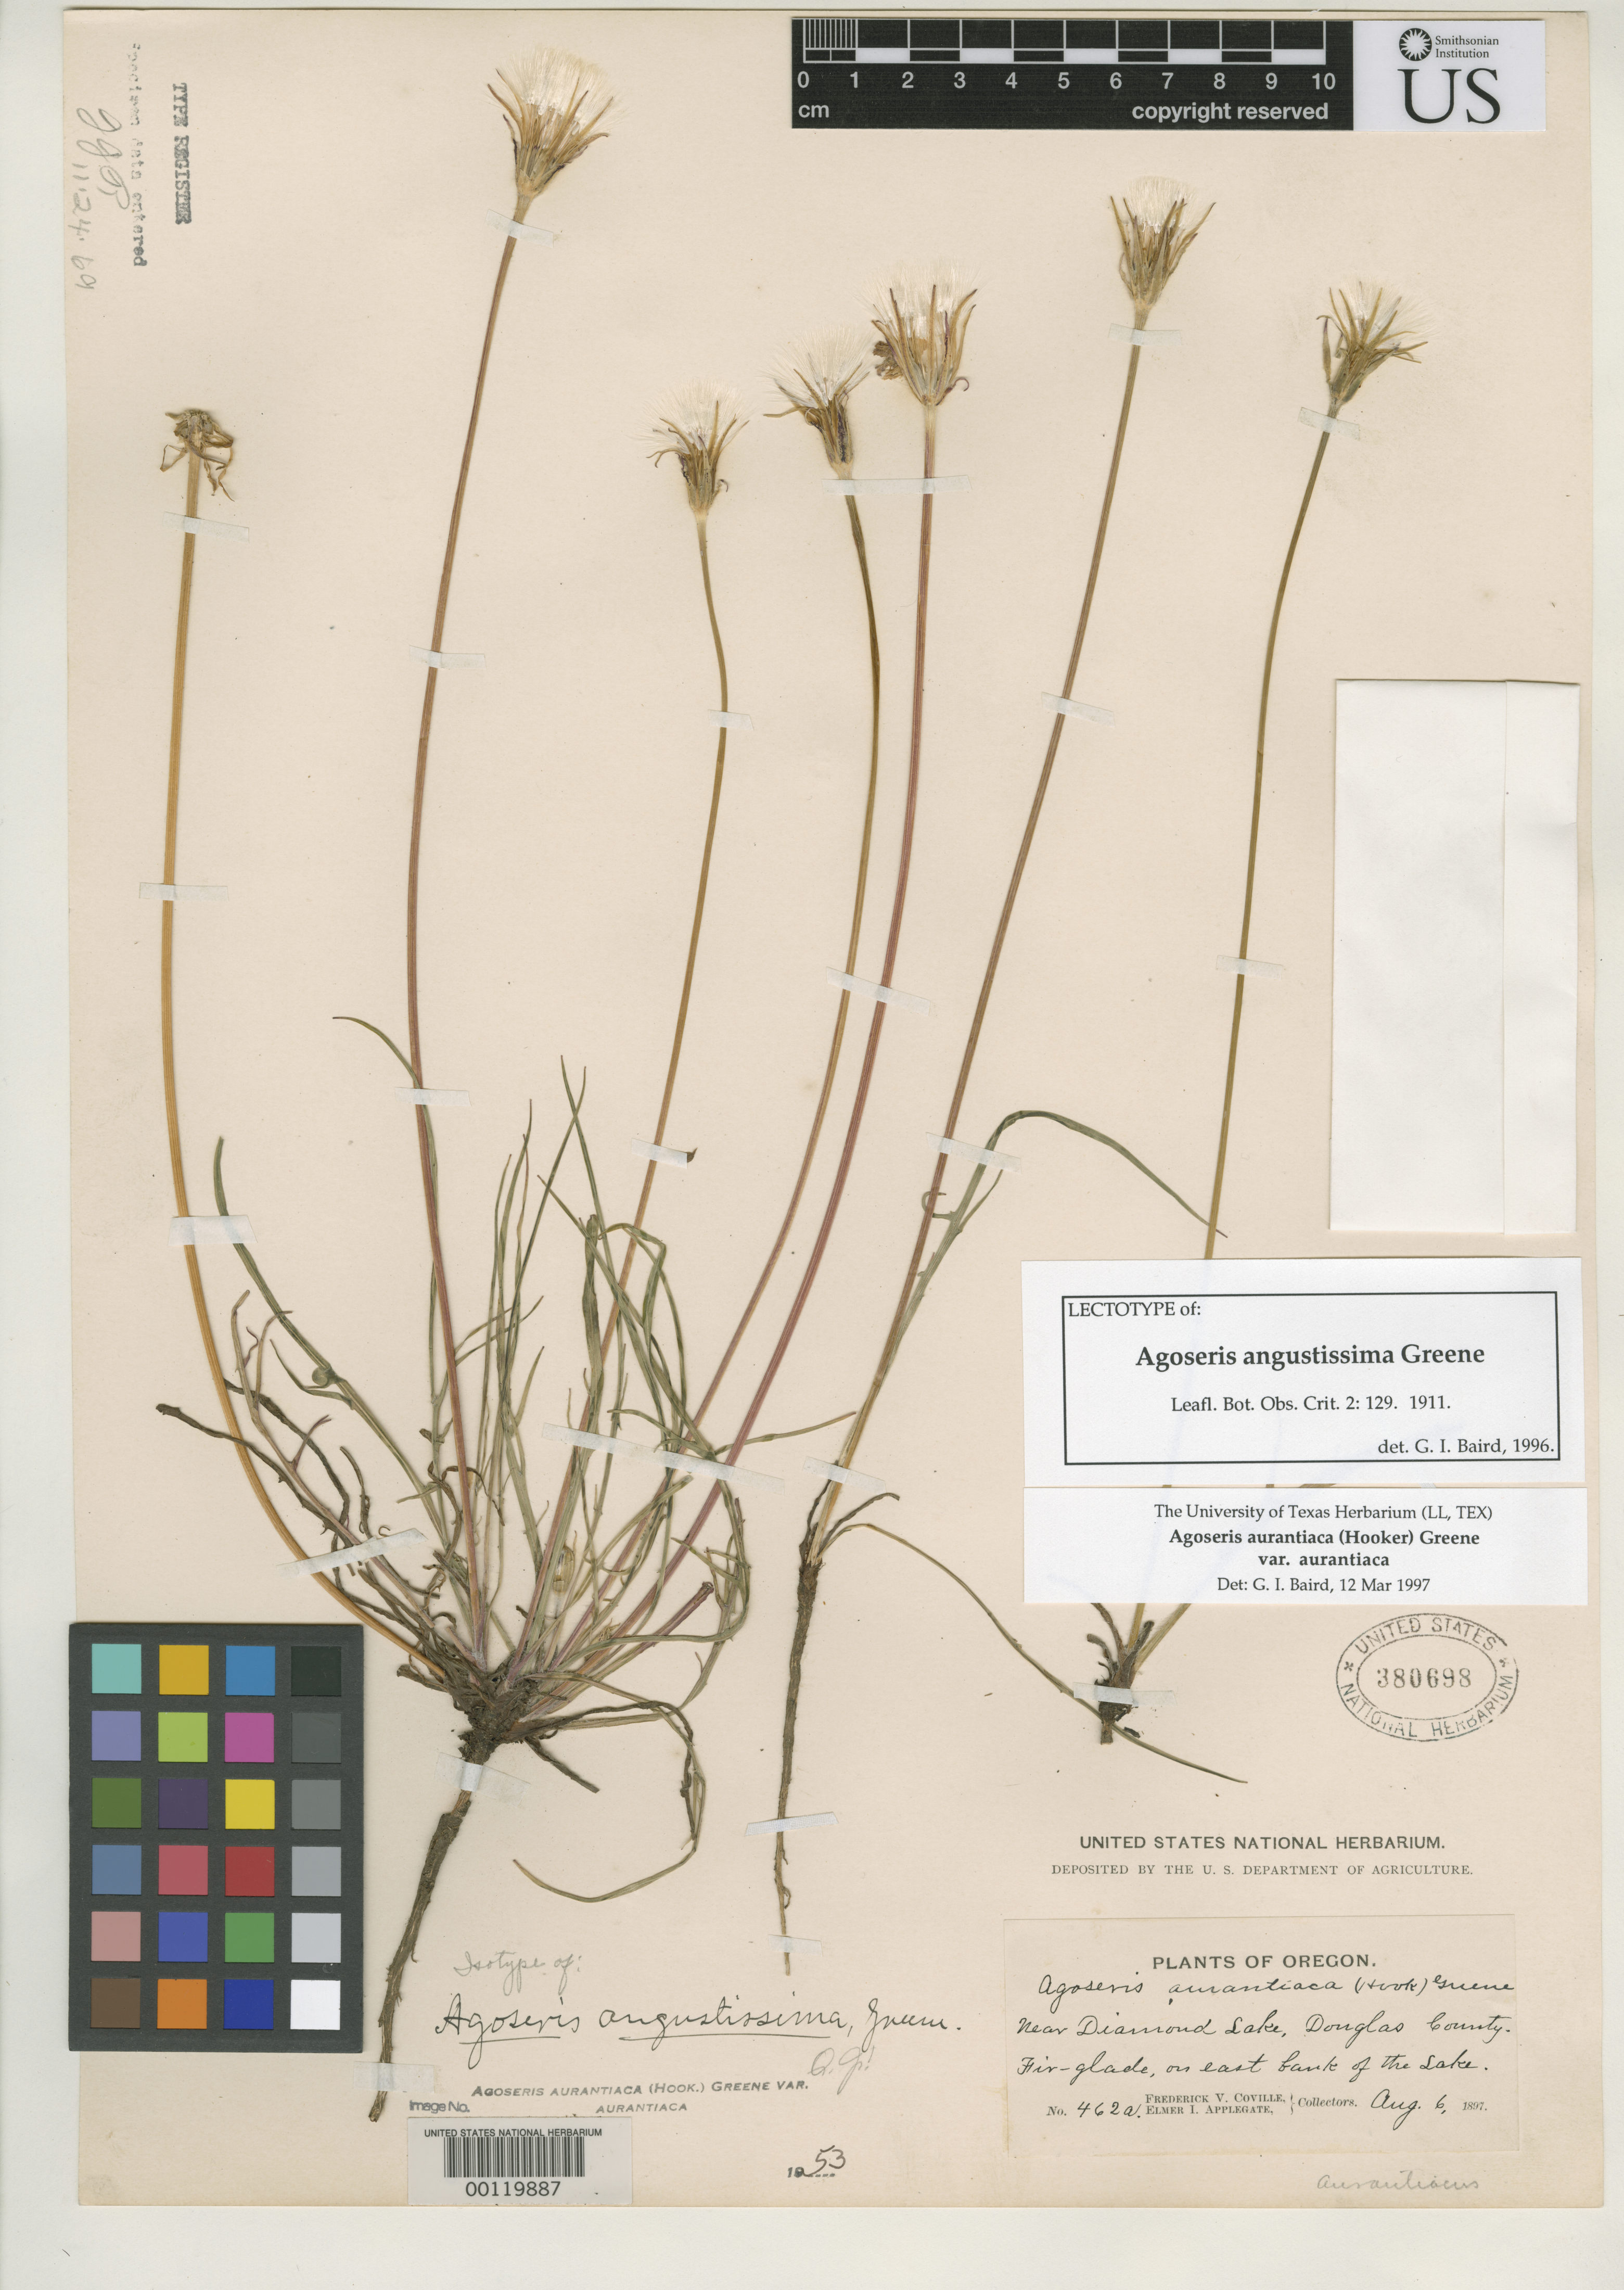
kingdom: Plantae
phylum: Tracheophyta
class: Magnoliopsida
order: Asterales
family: Asteraceae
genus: Agoseris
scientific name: Agoseris angustissima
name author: Greene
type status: Syntype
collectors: F. V. Coville & E. I. Applegate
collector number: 462a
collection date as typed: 06 Aug 1897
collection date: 1897-08-06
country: United States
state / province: Oregon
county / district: Douglas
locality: Diamond Lake.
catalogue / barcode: US 380698